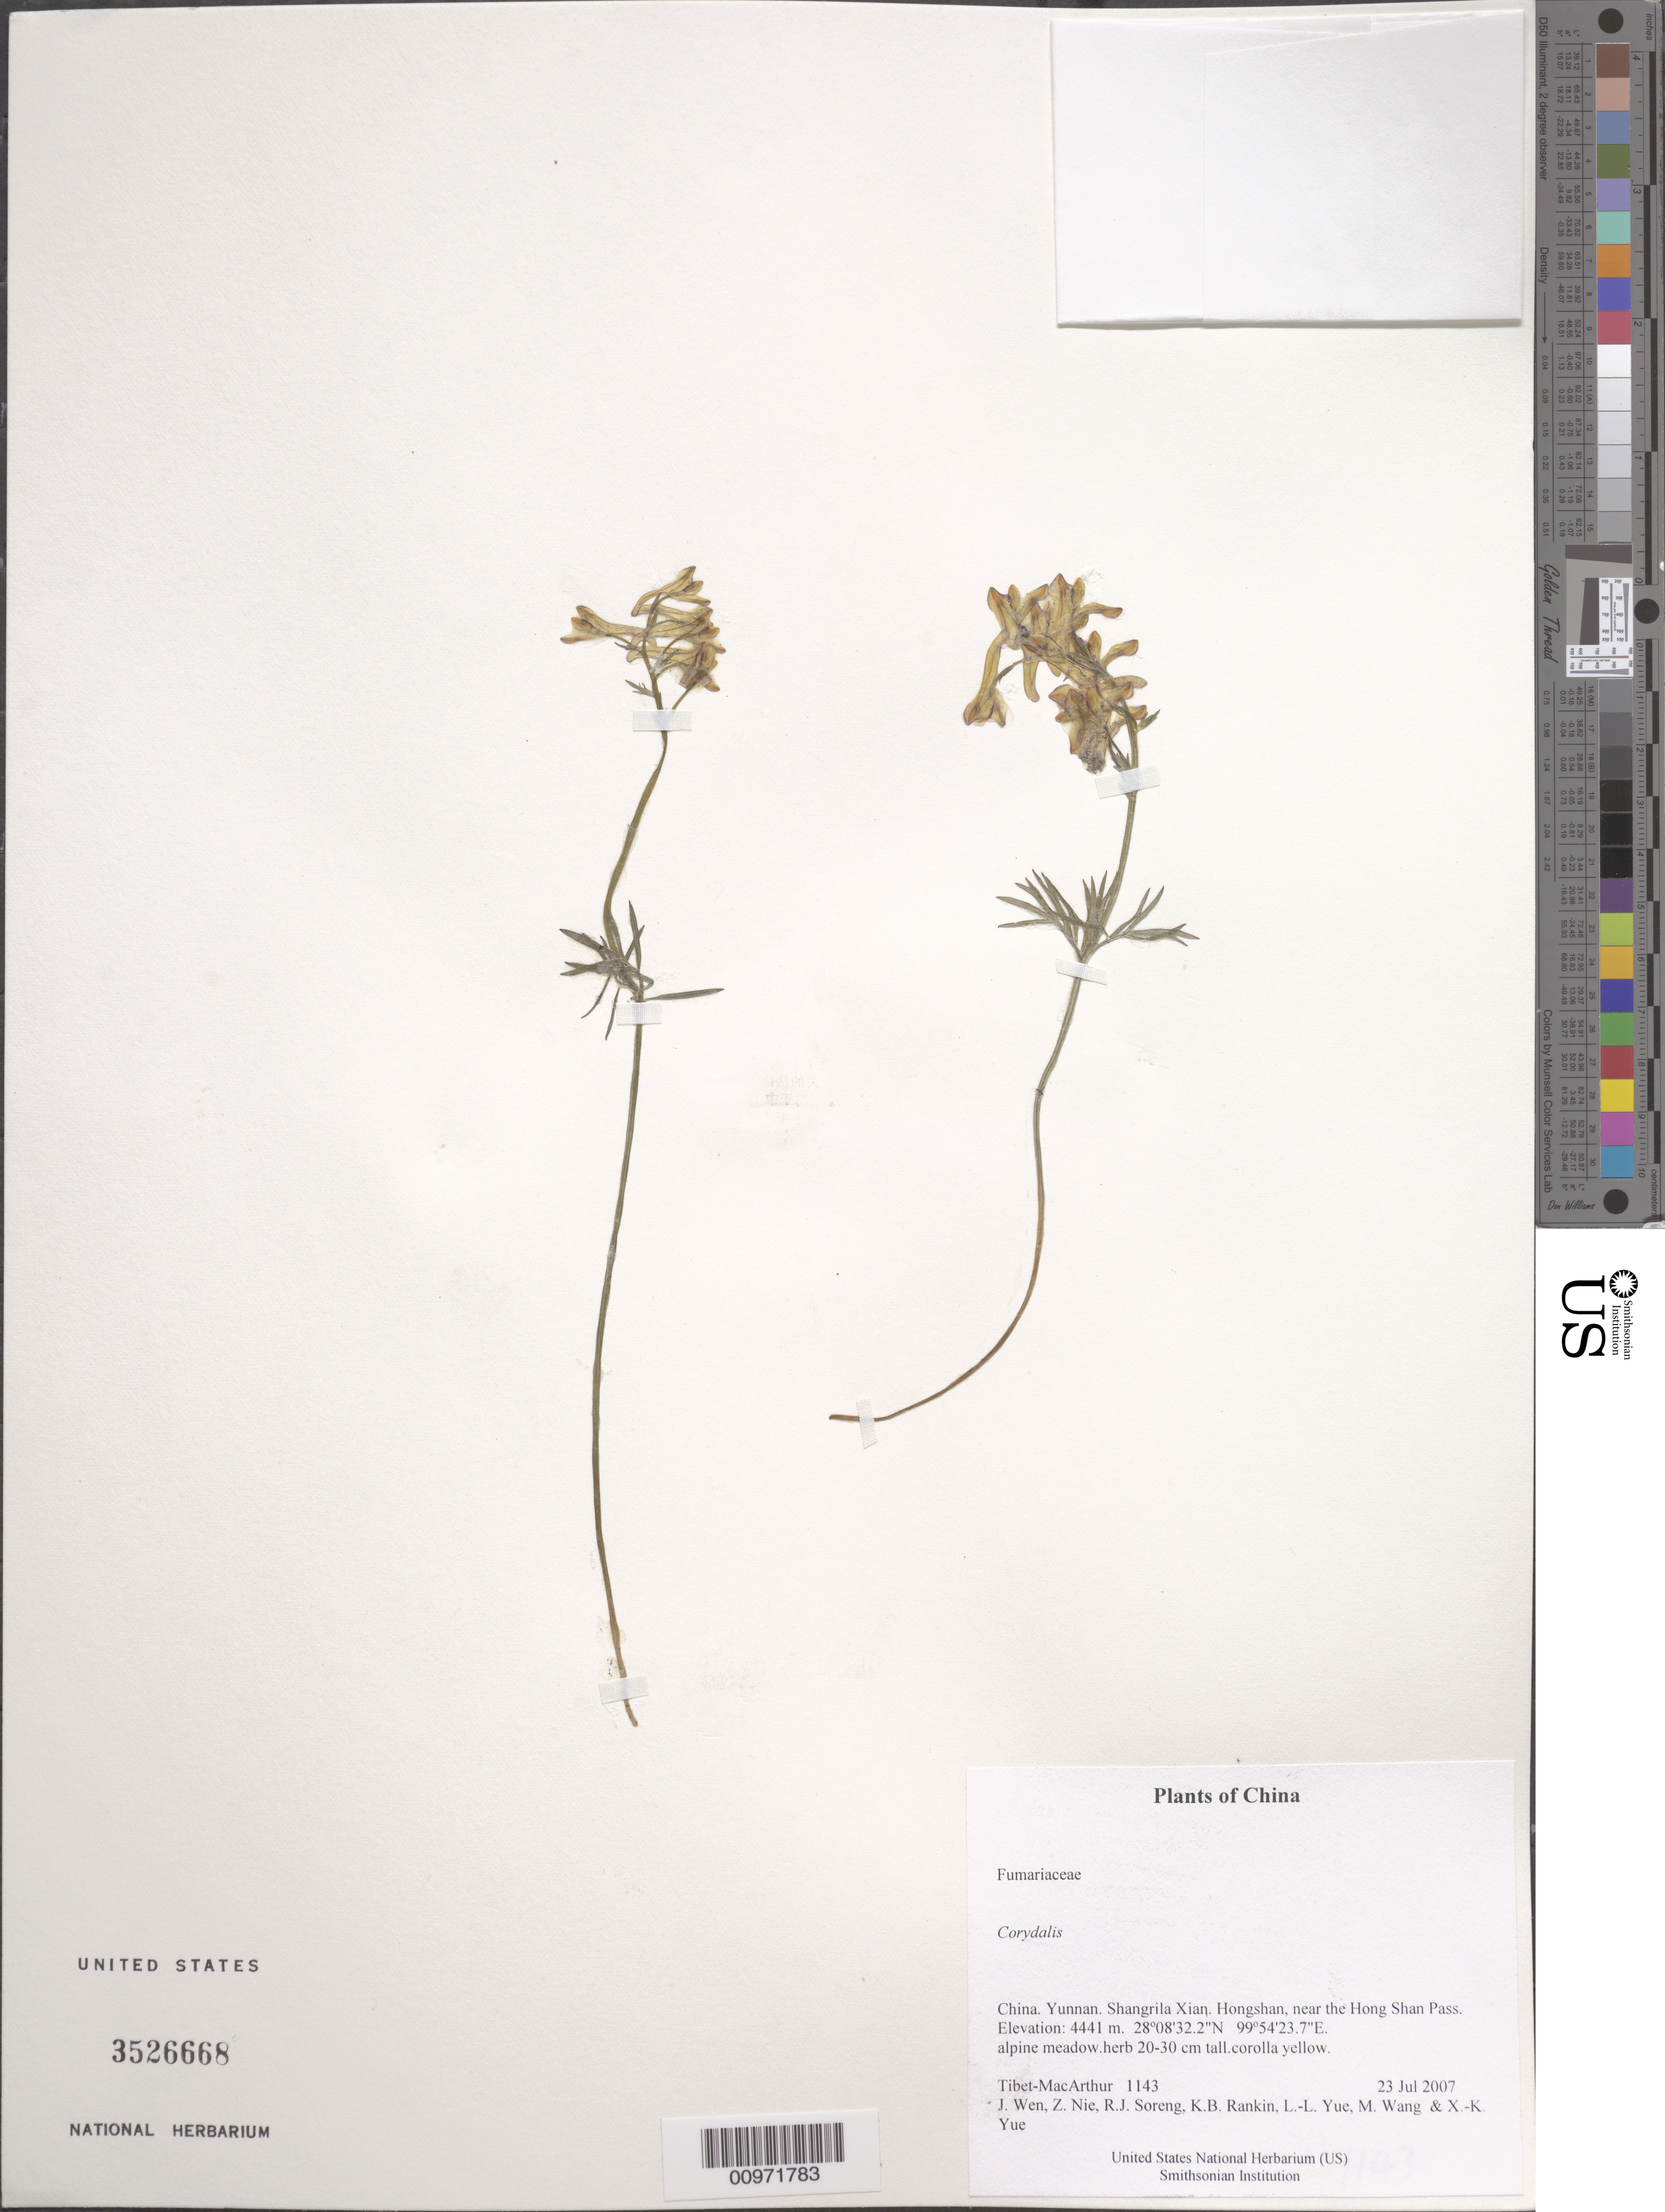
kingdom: Plantae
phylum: Tracheophyta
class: Magnoliopsida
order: Ranunculales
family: Papaveraceae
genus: Corydalis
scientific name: Corydalis sp.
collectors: Tibet-MacArthur, J. Wen, Z. Nie, R. J. Soreng, K. Rankin, L. Yue, M. Wang & X. Yue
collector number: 1143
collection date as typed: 23 Jul 2007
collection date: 2007-07-23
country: China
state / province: Yunnan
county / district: Shangrila Xian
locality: Hongshan, near the Hong Shan Pass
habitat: alpine meadow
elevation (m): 4441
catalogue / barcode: US 3526668